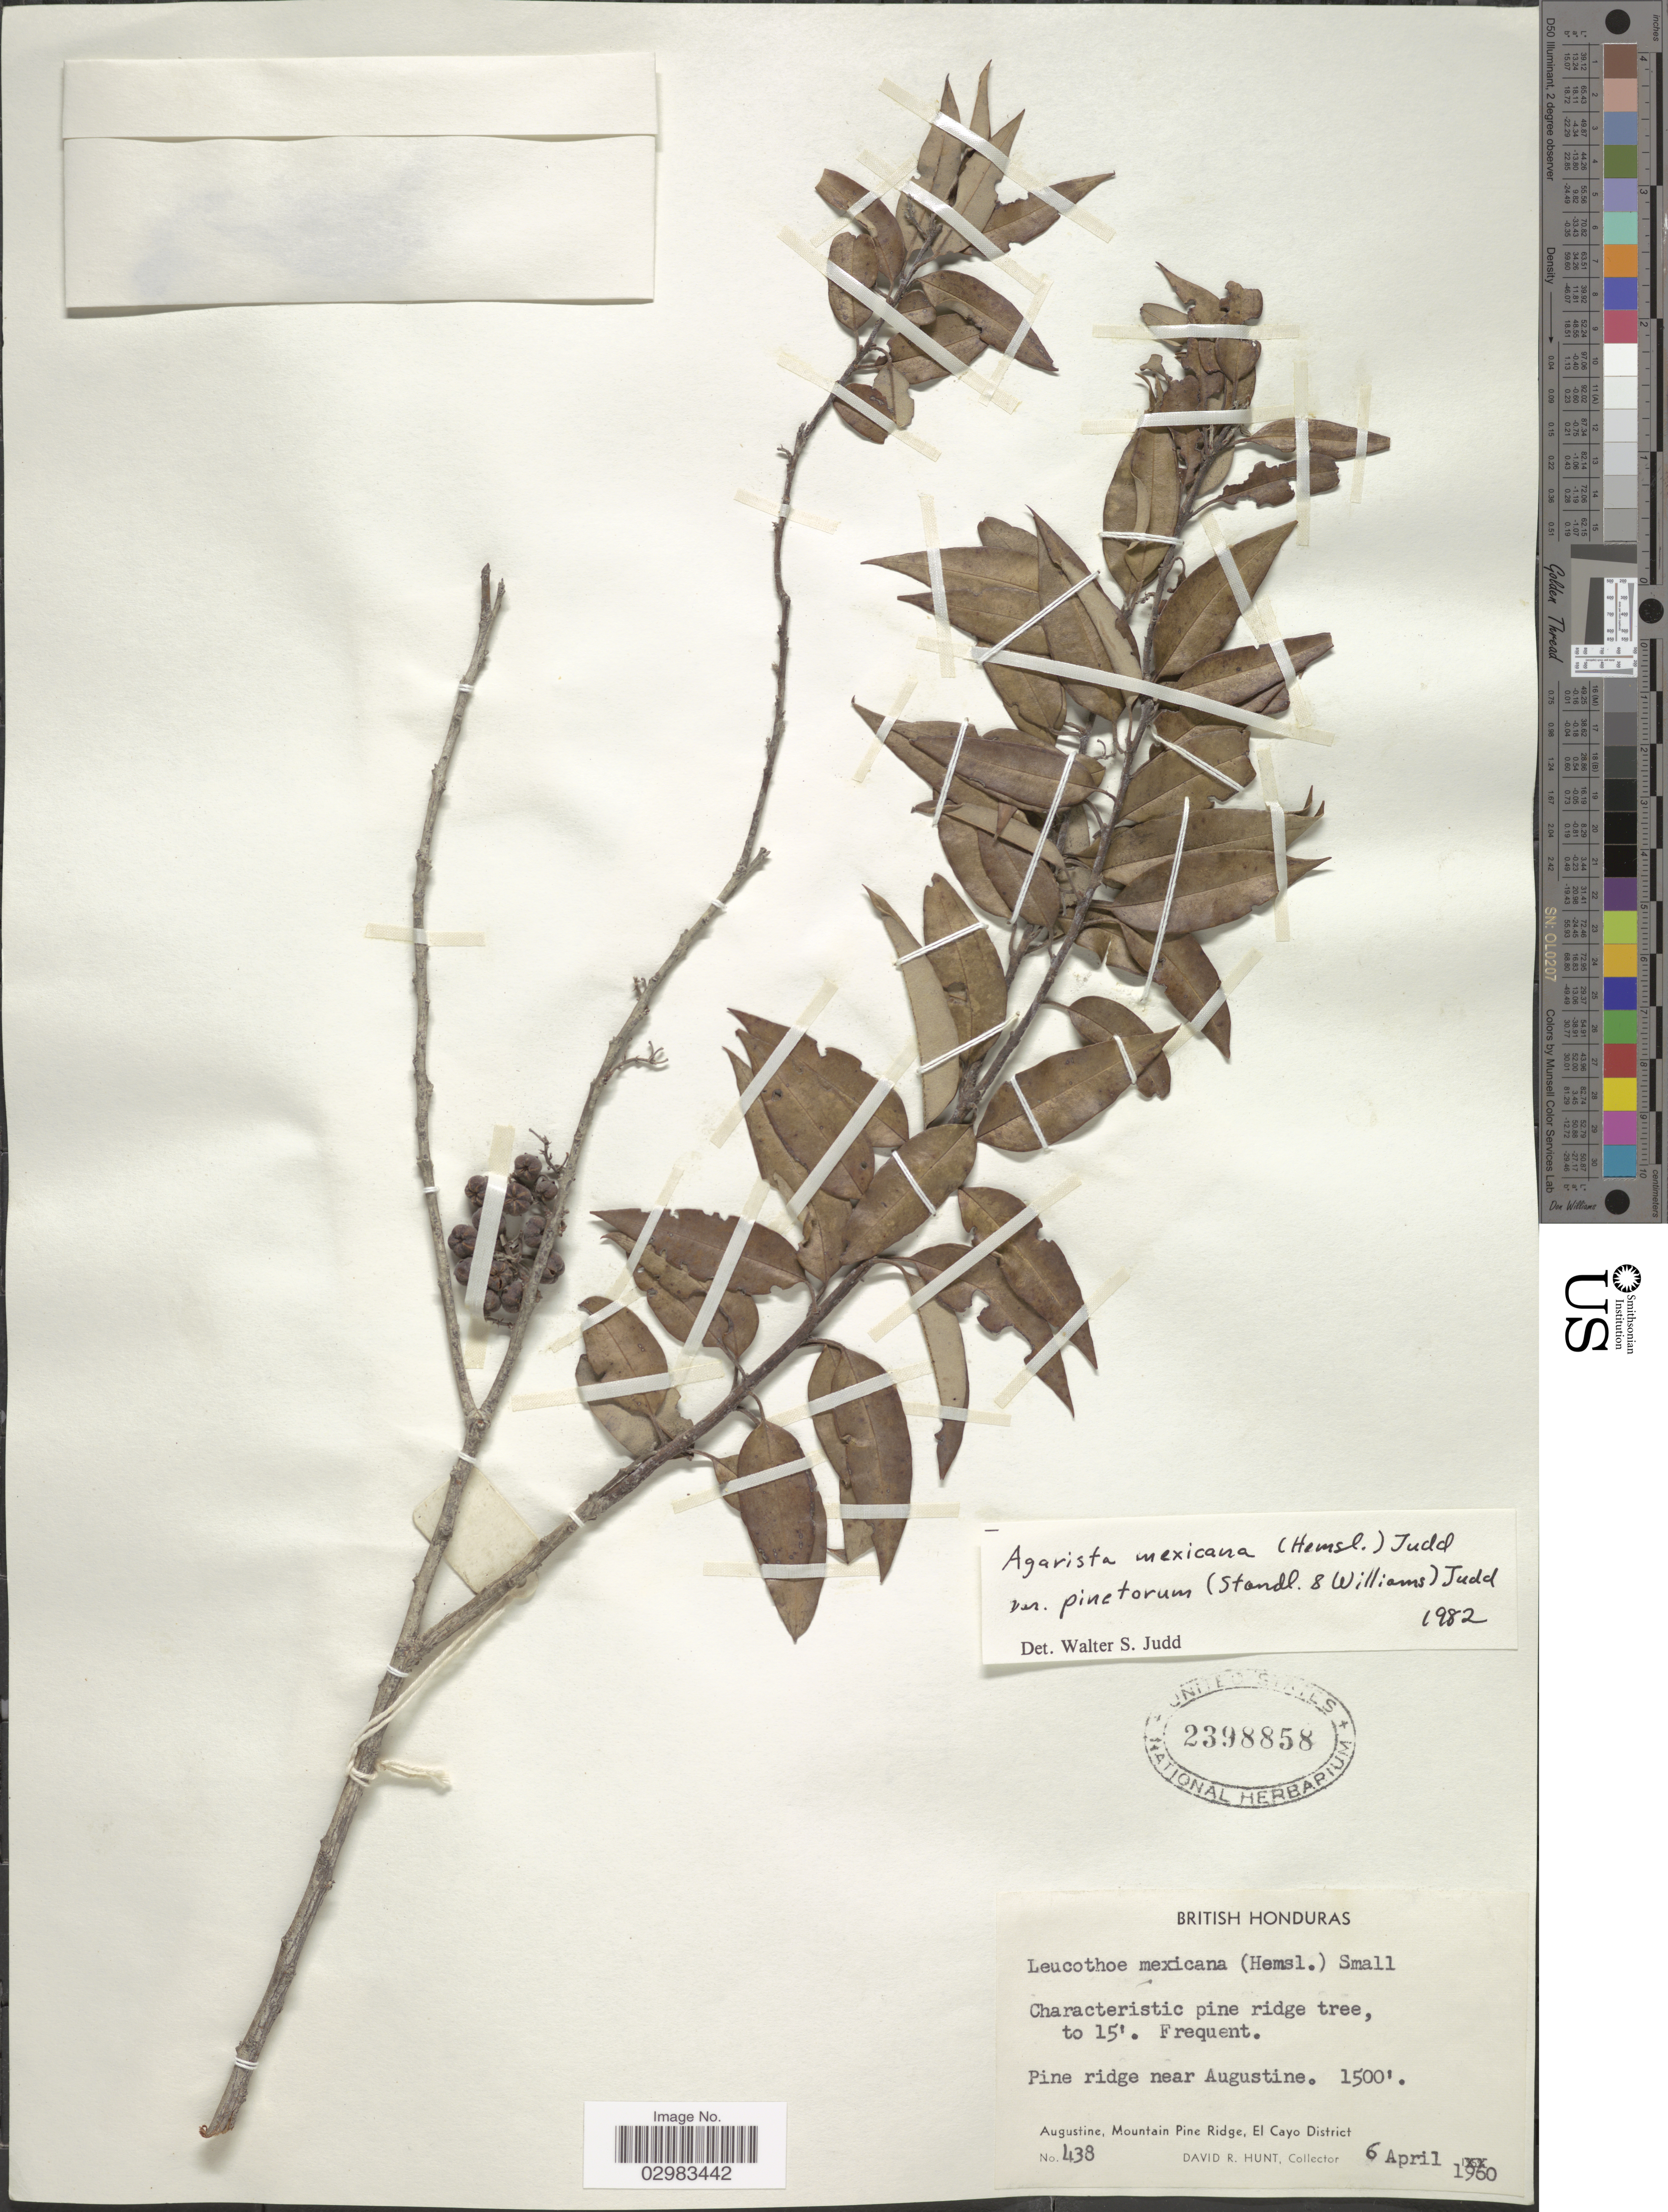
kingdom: Plantae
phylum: Tracheophyta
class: Magnoliopsida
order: Ericales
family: Ericaceae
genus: Leucothoe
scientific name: Leucothoë mexicana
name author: (Hemsl.) Small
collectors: D. R. Hunt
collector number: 438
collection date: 1960-04-06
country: Belize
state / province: Cayo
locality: British Honduras. Pine ridge near Augustine. Augustine, Mountain Pine Ridge, El Cayo District.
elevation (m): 457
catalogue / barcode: US 2398858